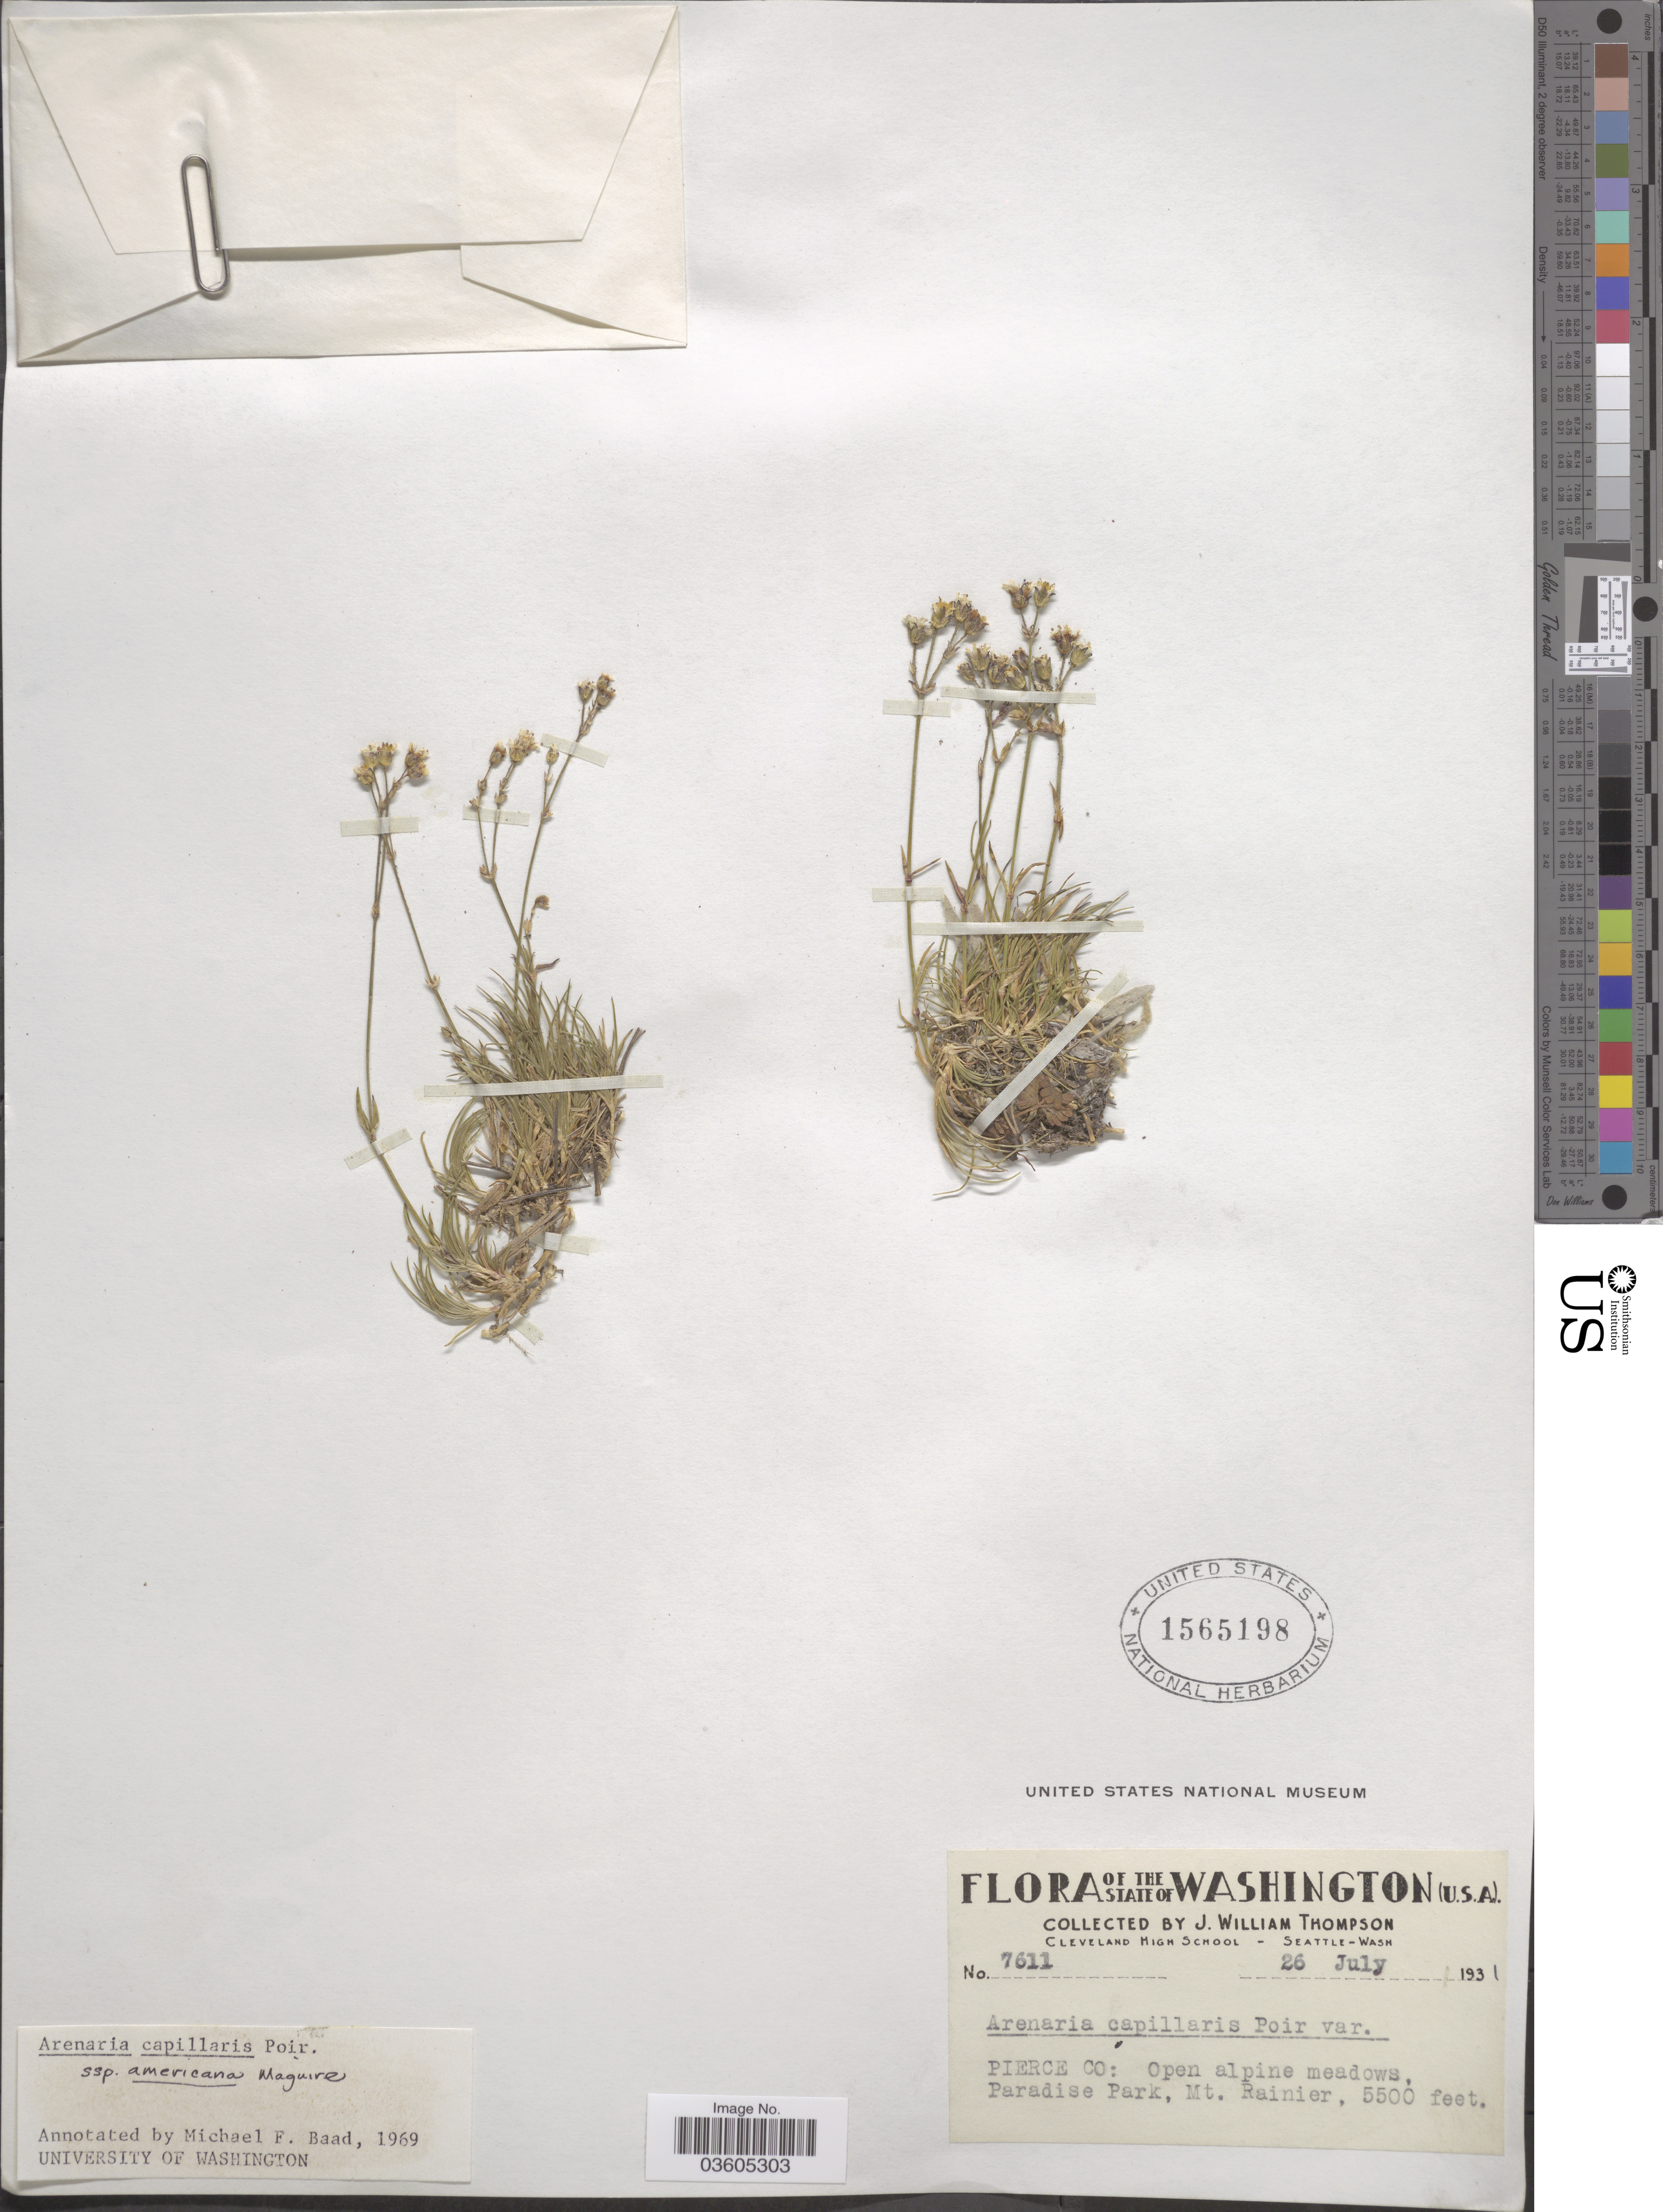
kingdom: Plantae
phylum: Tracheophyta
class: Magnoliopsida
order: Caryophyllales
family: Caryophyllaceae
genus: Eremogone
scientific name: Eremogone capillaris var. americana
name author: (Maguire) R.L. Hartm. & Rabeler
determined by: U.S. National Herbarium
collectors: J. W. Thompson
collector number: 7611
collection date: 1931-07-26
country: United States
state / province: Washington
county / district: Pierce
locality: Pierce Co: Paradise Park, Mt. Rainier.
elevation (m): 1676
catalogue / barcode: US 1565198